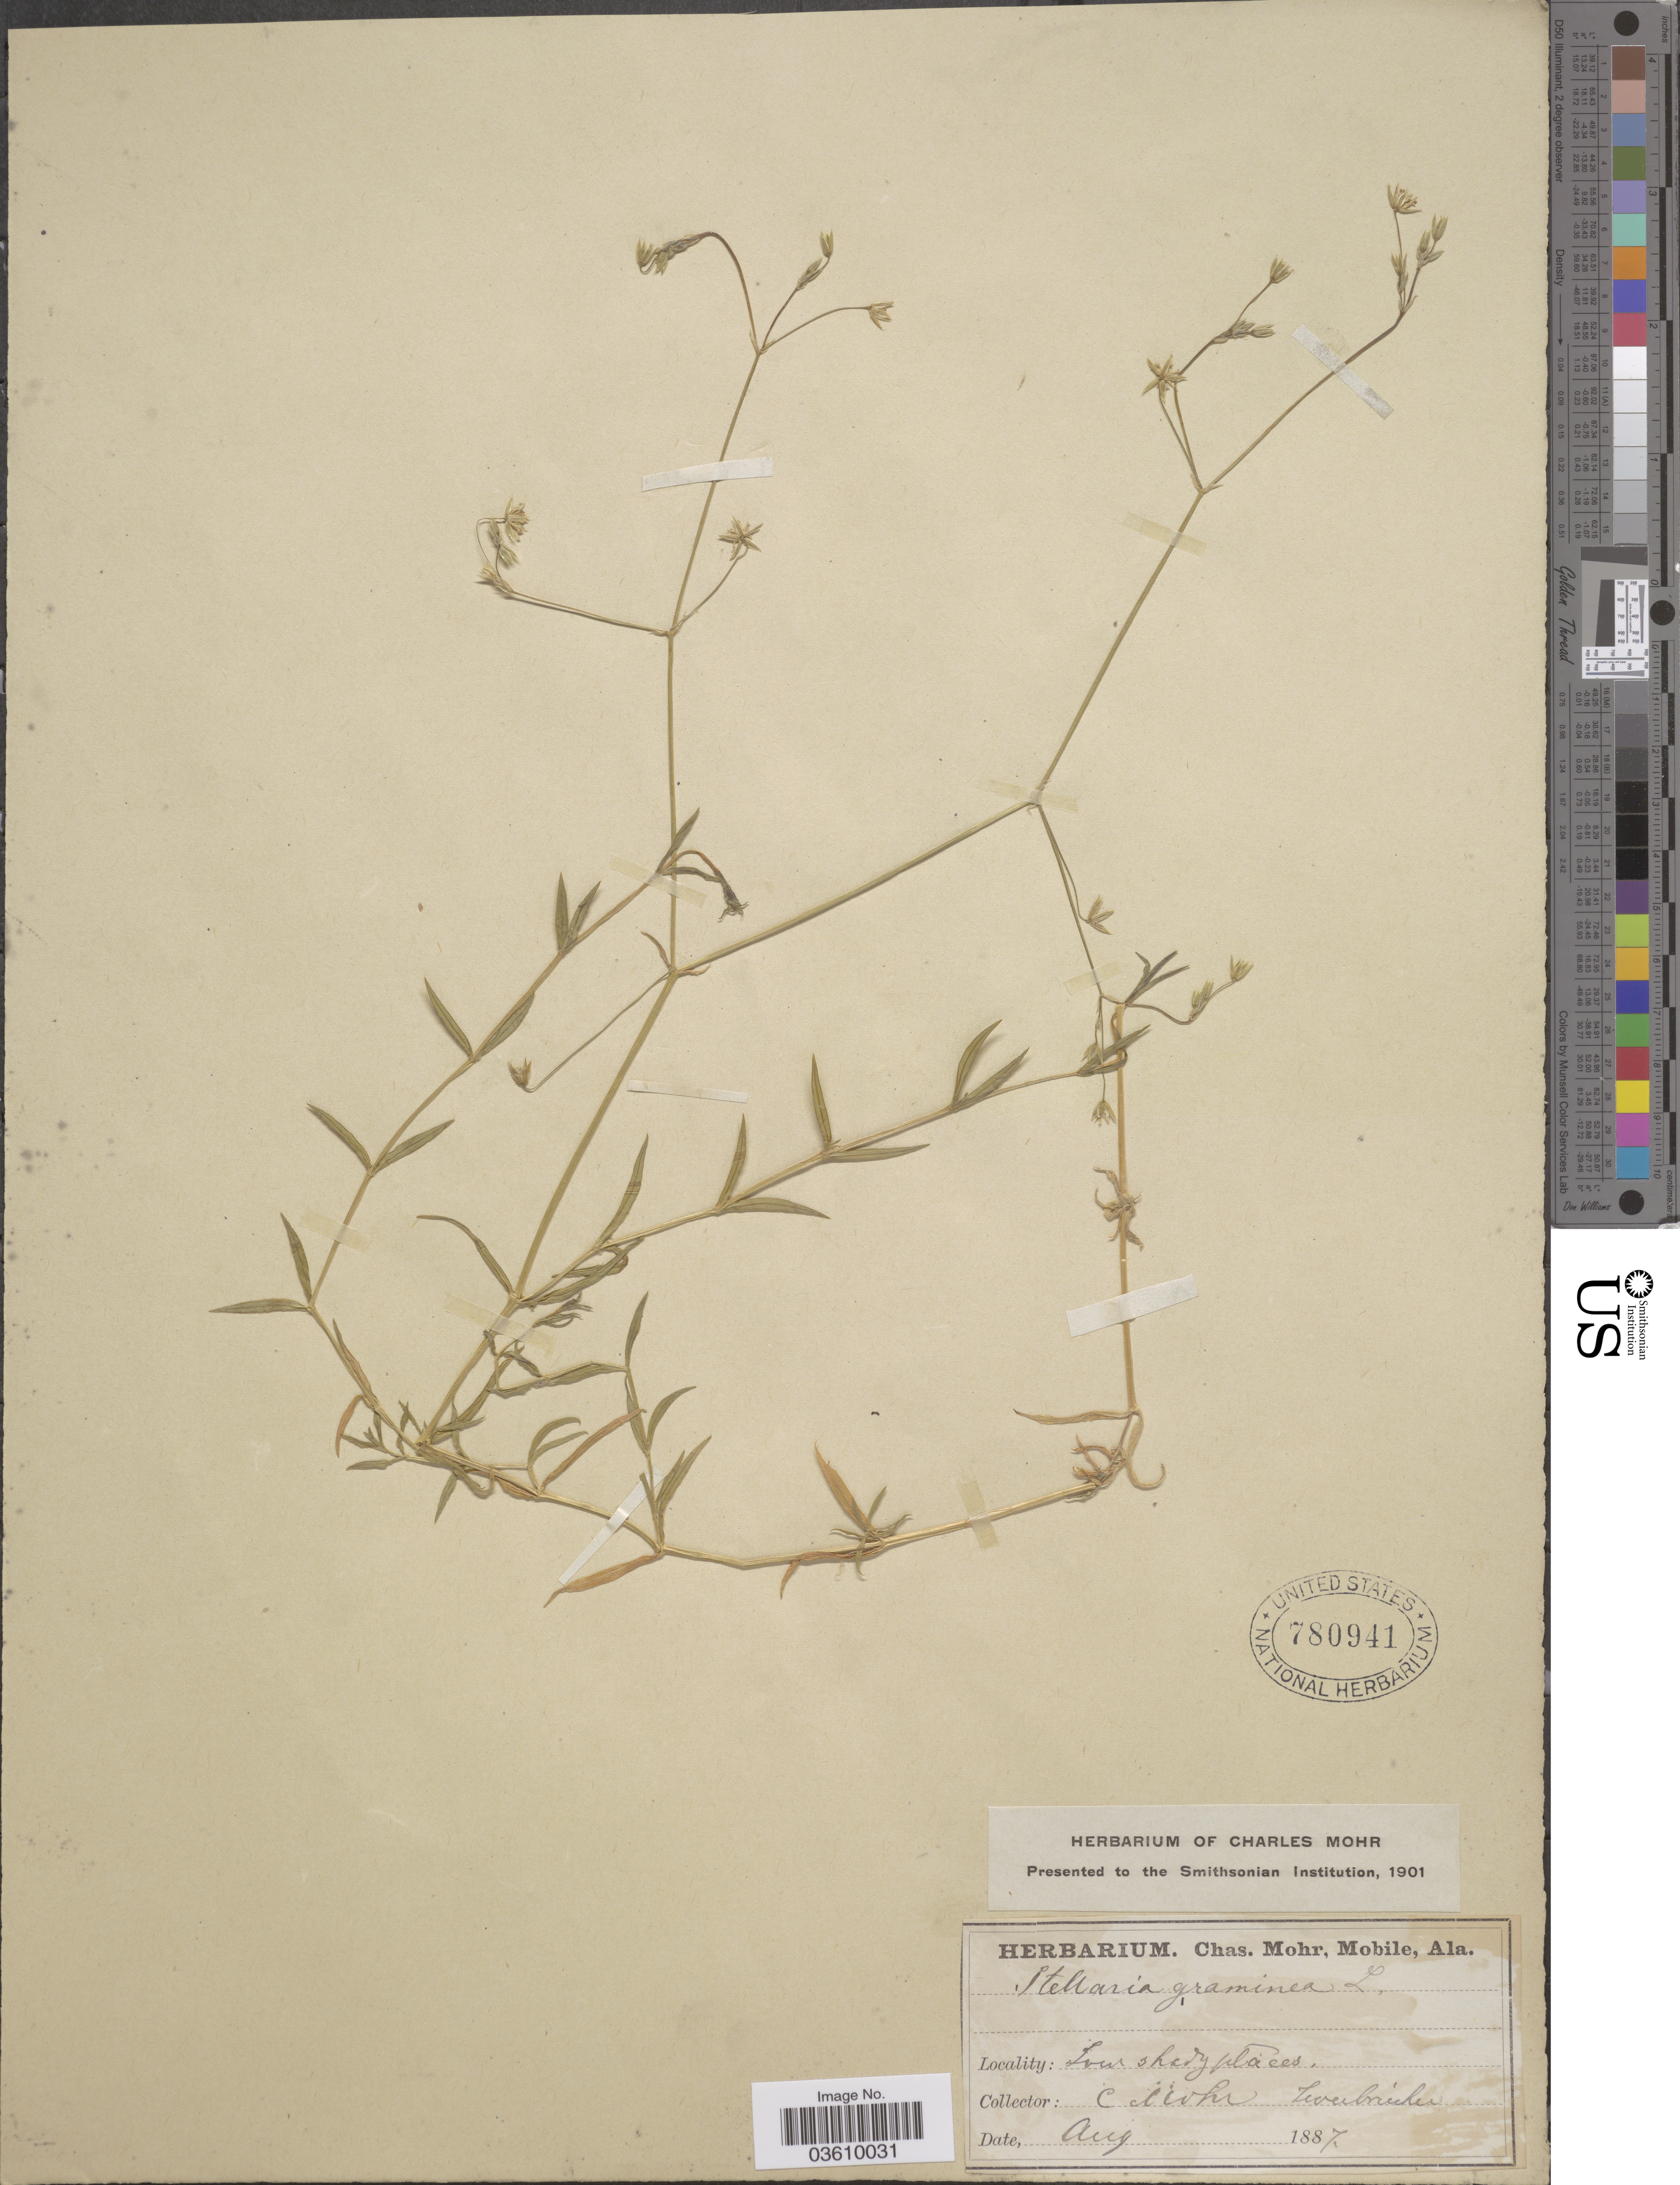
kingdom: Plantae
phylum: Tracheophyta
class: Magnoliopsida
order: Caryophyllales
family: Caryophyllaceae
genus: Stellaria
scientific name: Stellaria graminea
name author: L.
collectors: Mohr, C. T. (herbarium)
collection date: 1887-08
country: Germany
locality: Zweibrücken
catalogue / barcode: US 780941